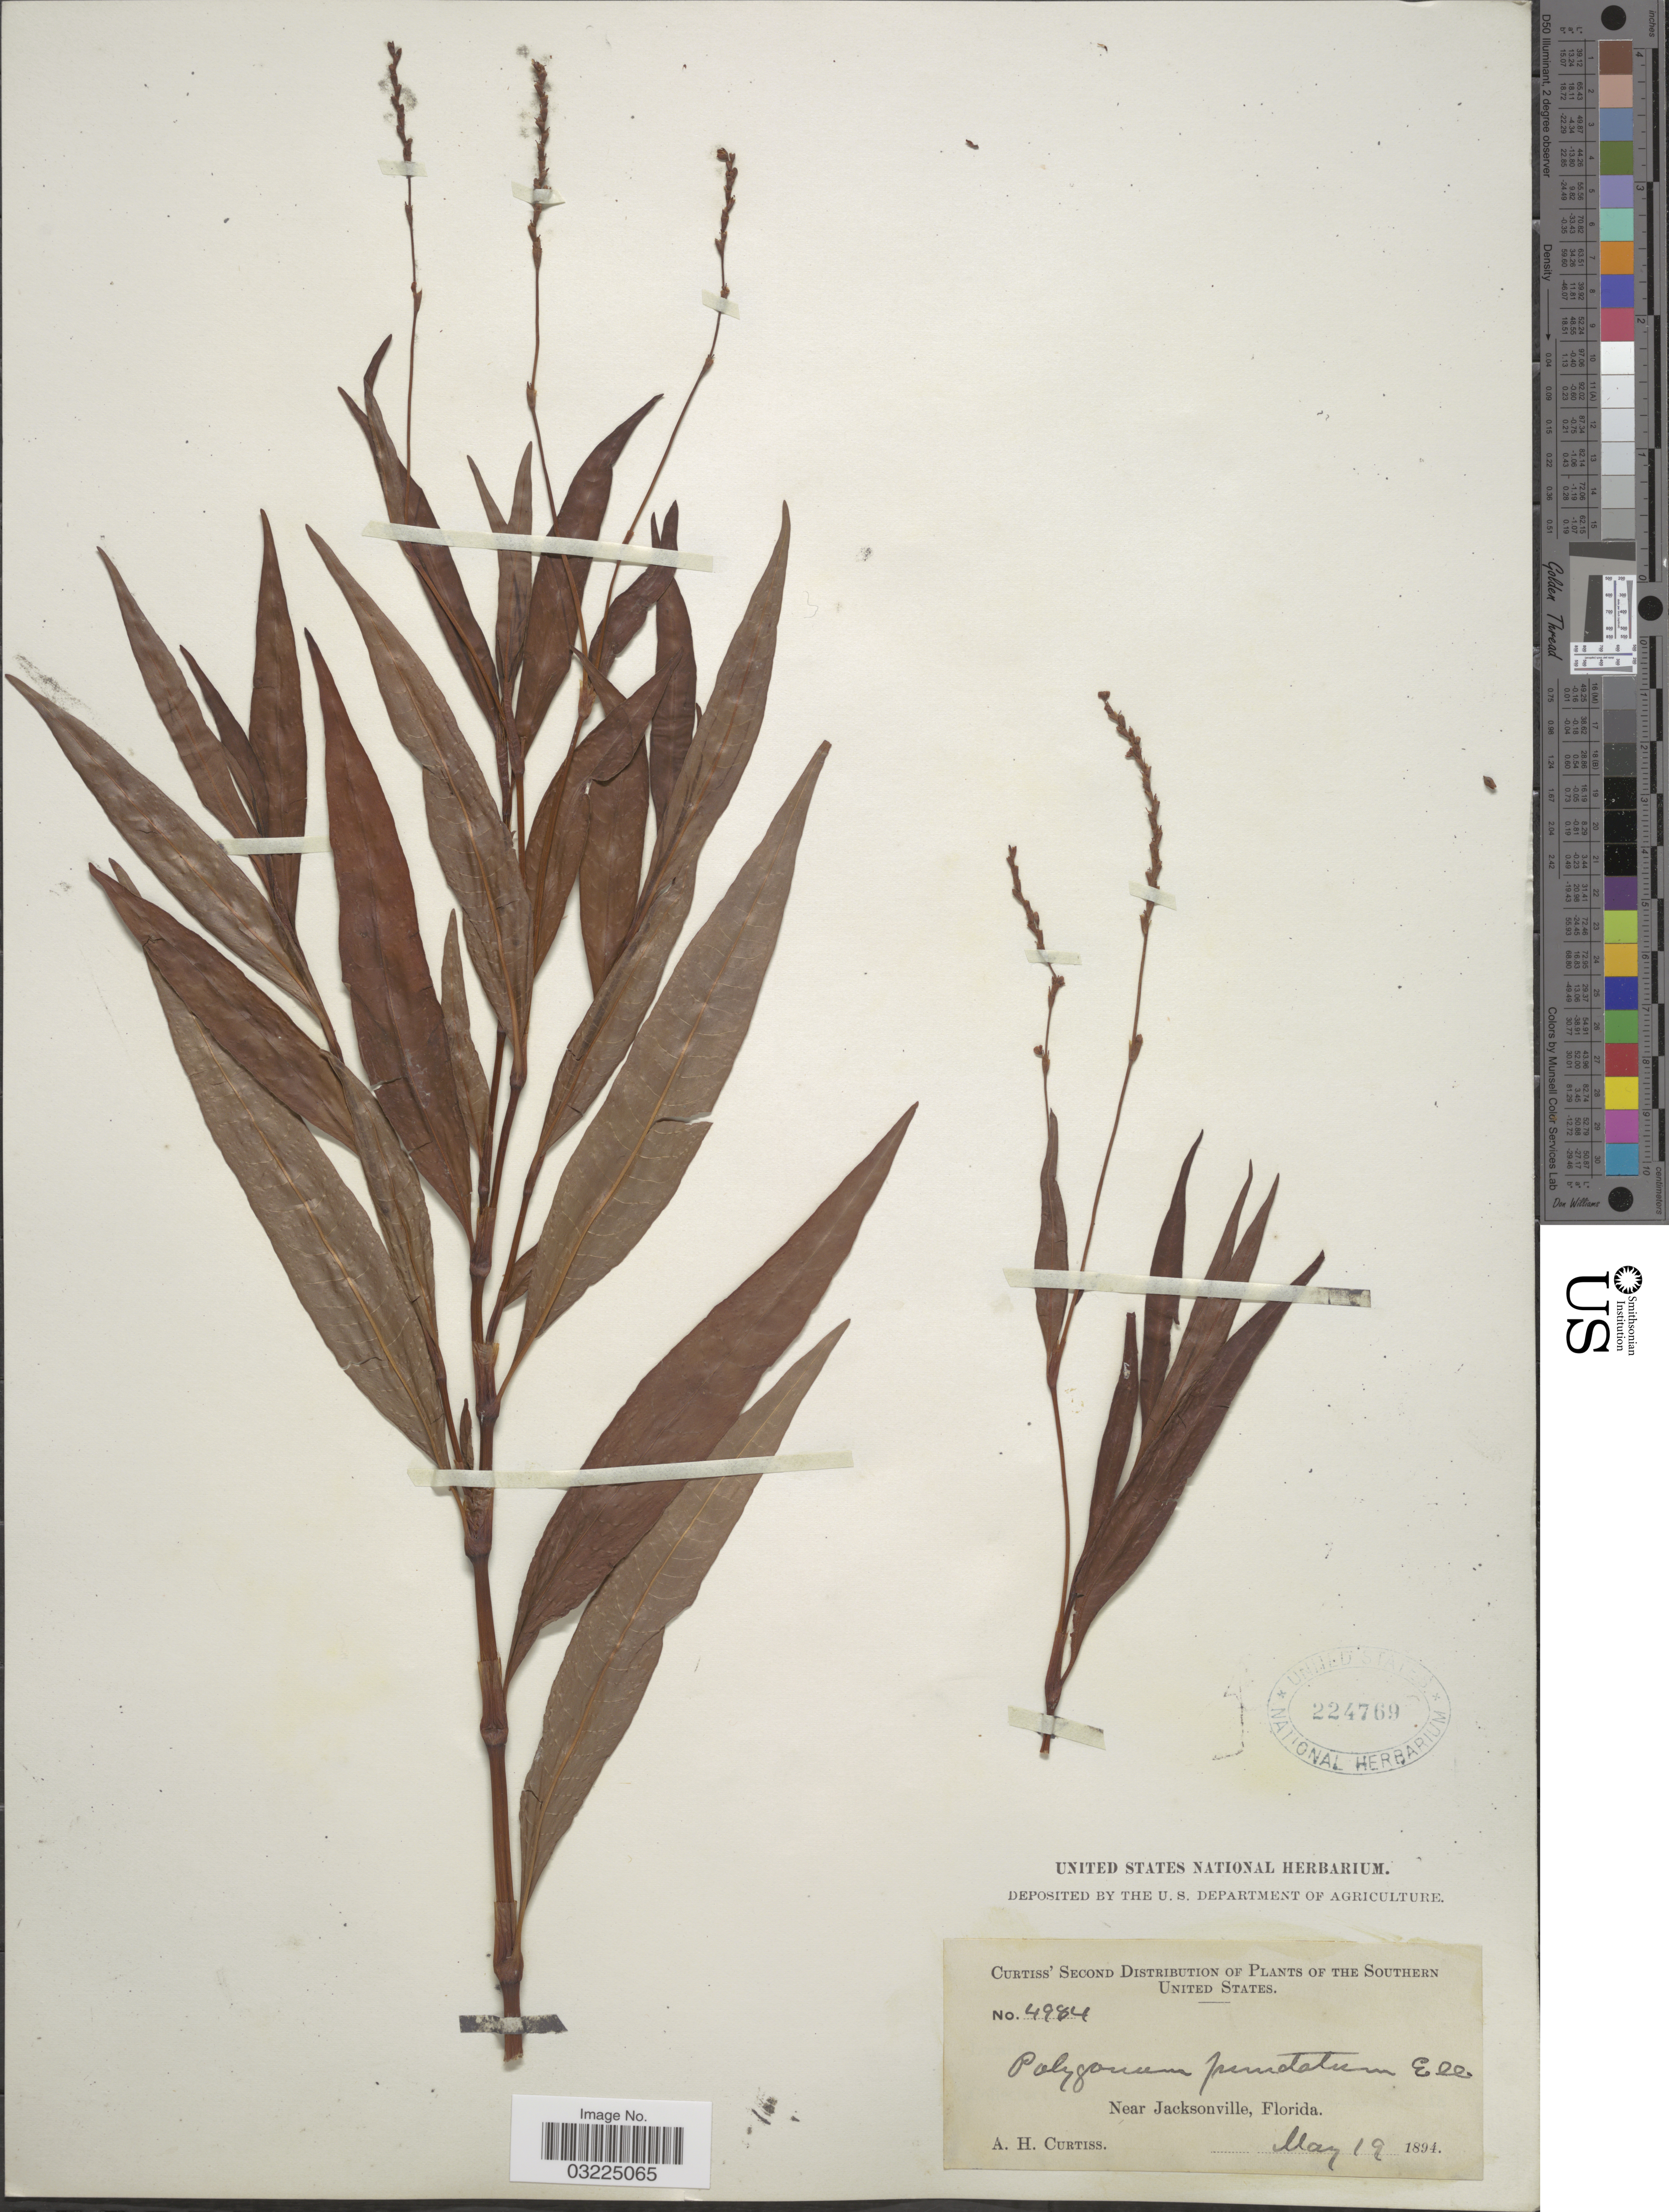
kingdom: Plantae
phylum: Tracheophyta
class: Magnoliopsida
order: Caryophyllales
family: Polygonaceae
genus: Persicaria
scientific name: Persicaria punctata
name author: (Elliott) Small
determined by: Atha, D. E.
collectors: A. H. Curtiss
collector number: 4984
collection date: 1894-05-19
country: United States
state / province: Florida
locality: The Southern United States, Near Jacksonville.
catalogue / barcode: US 224769